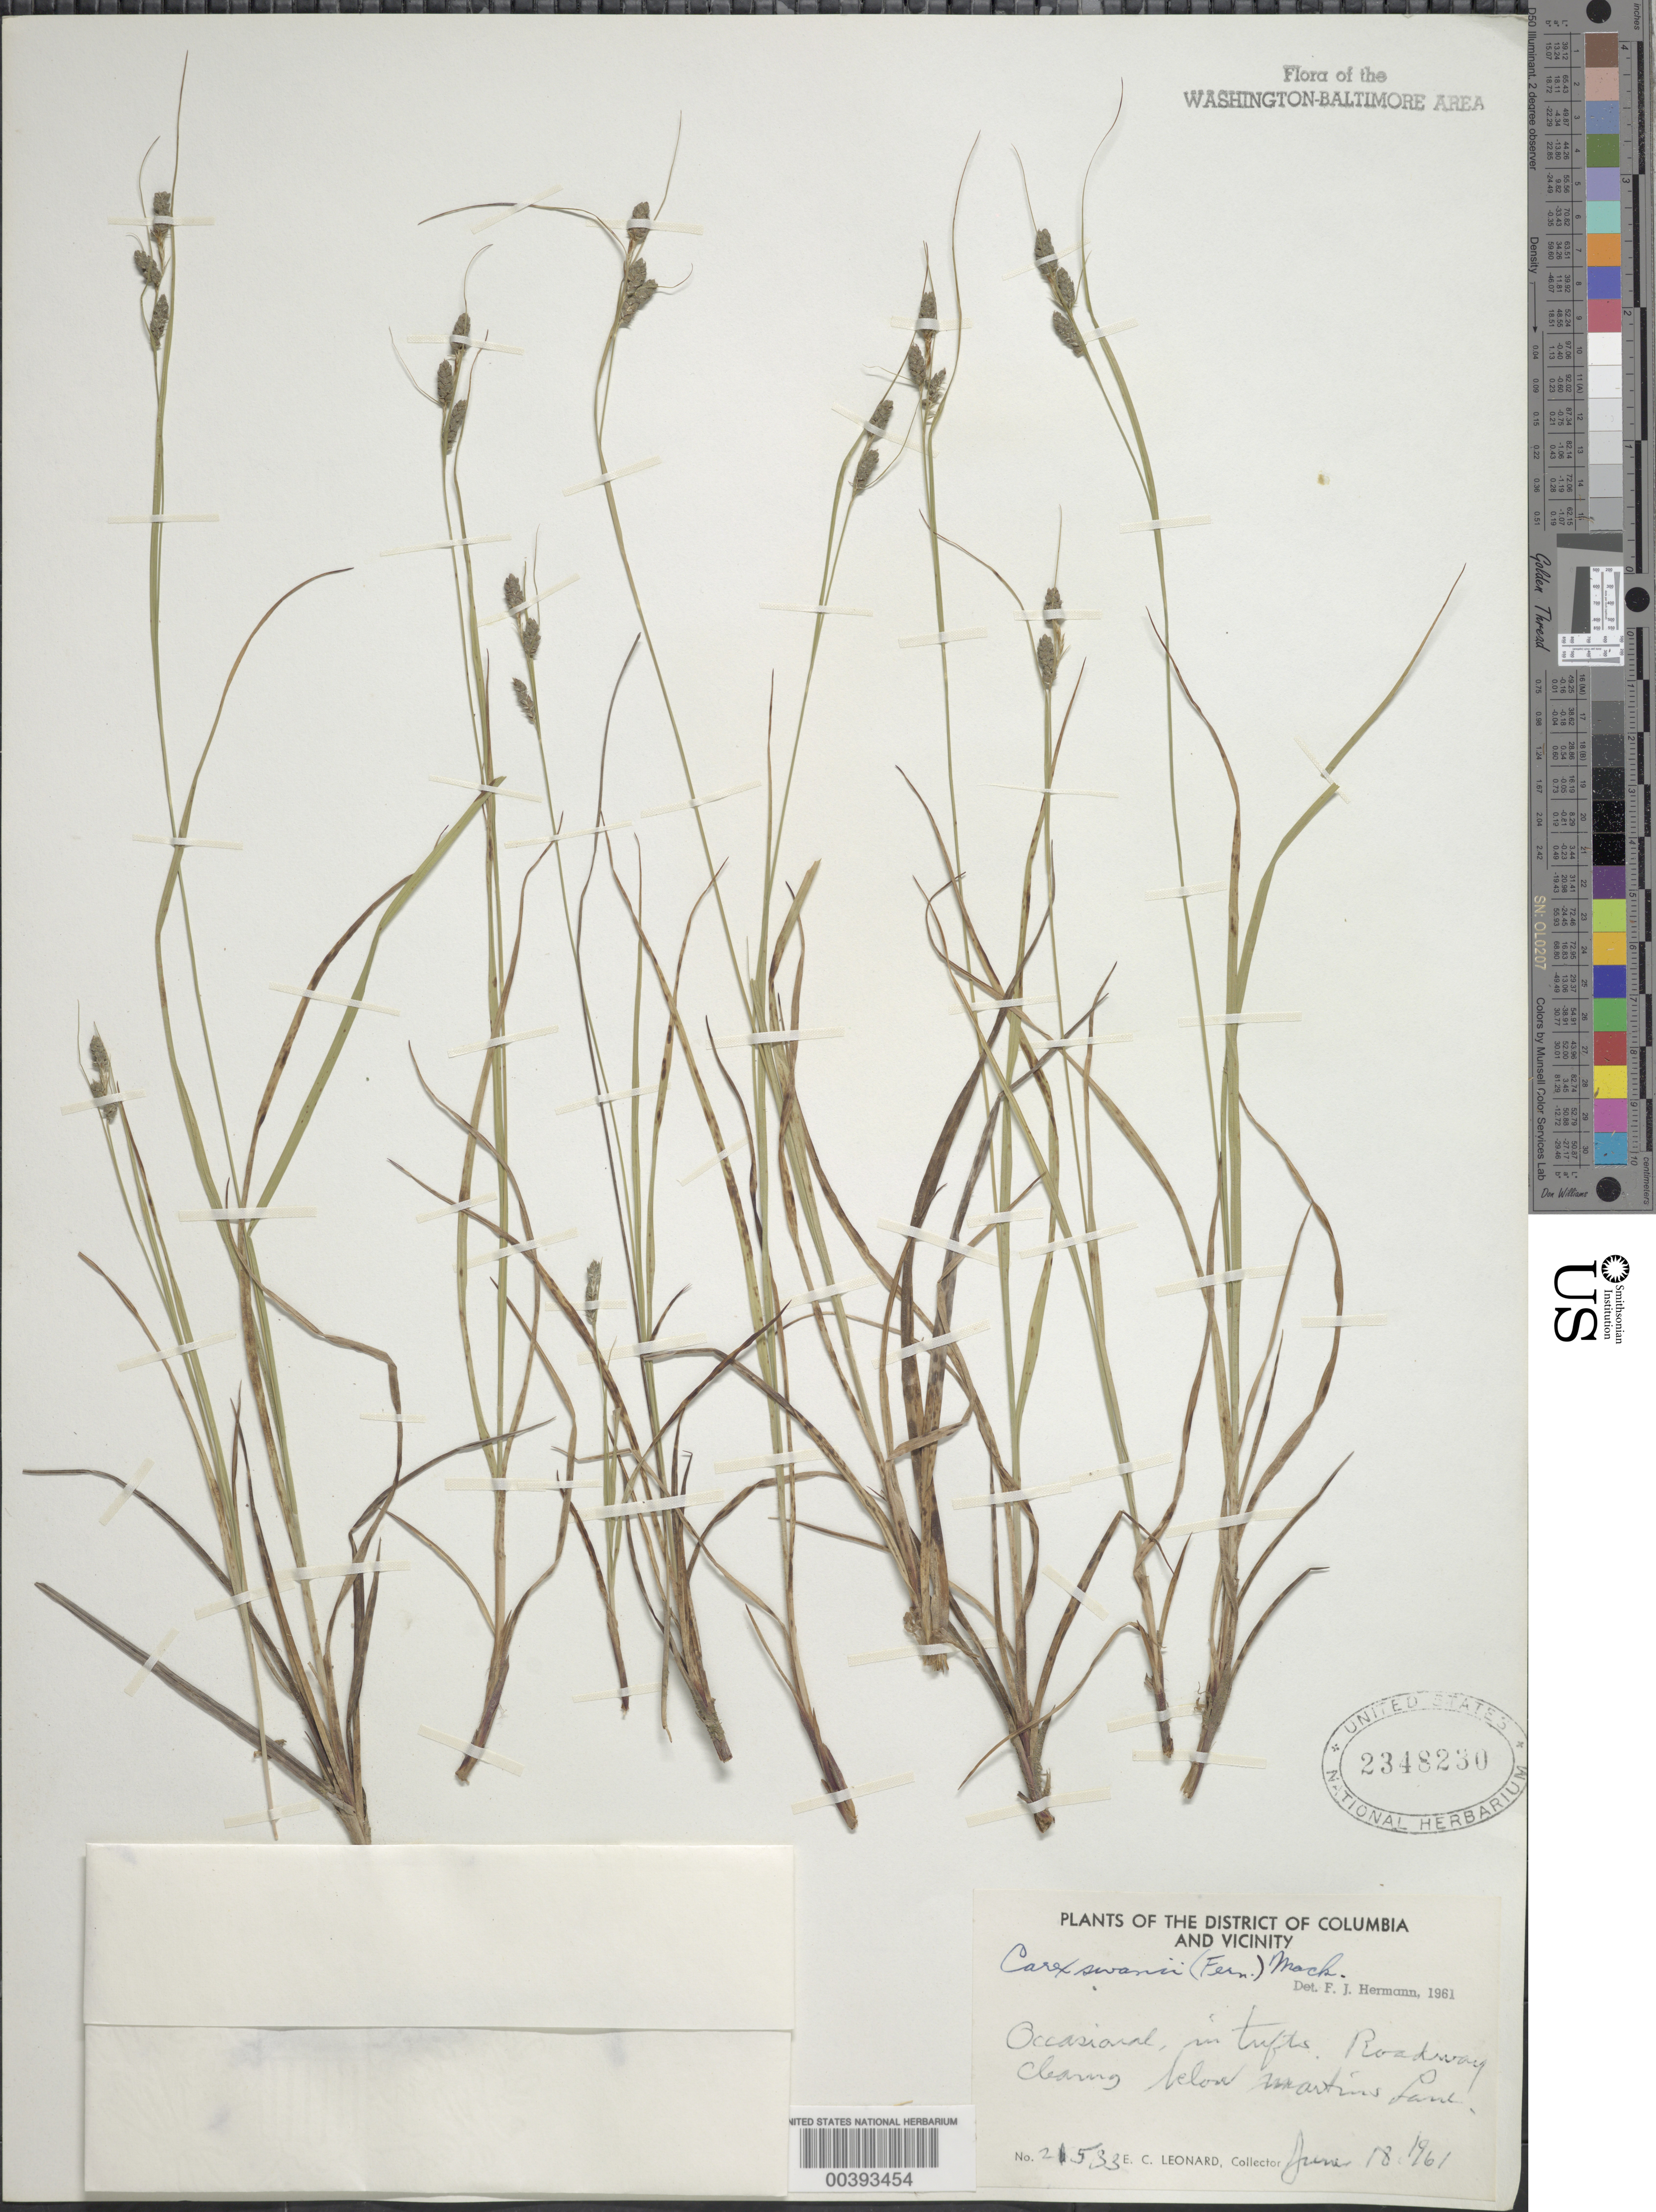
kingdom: Plantae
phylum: Tracheophyta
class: Liliopsida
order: Poales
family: Cyperaceae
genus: Carex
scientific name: Carex swanii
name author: (Fernald) Mack.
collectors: E. C. Leonard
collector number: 21533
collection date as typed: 18 Jun 1961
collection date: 1961-06-18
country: United States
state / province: Maryland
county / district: Prince George's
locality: Martins Lane, Briar Ditch Valley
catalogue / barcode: US 2348230